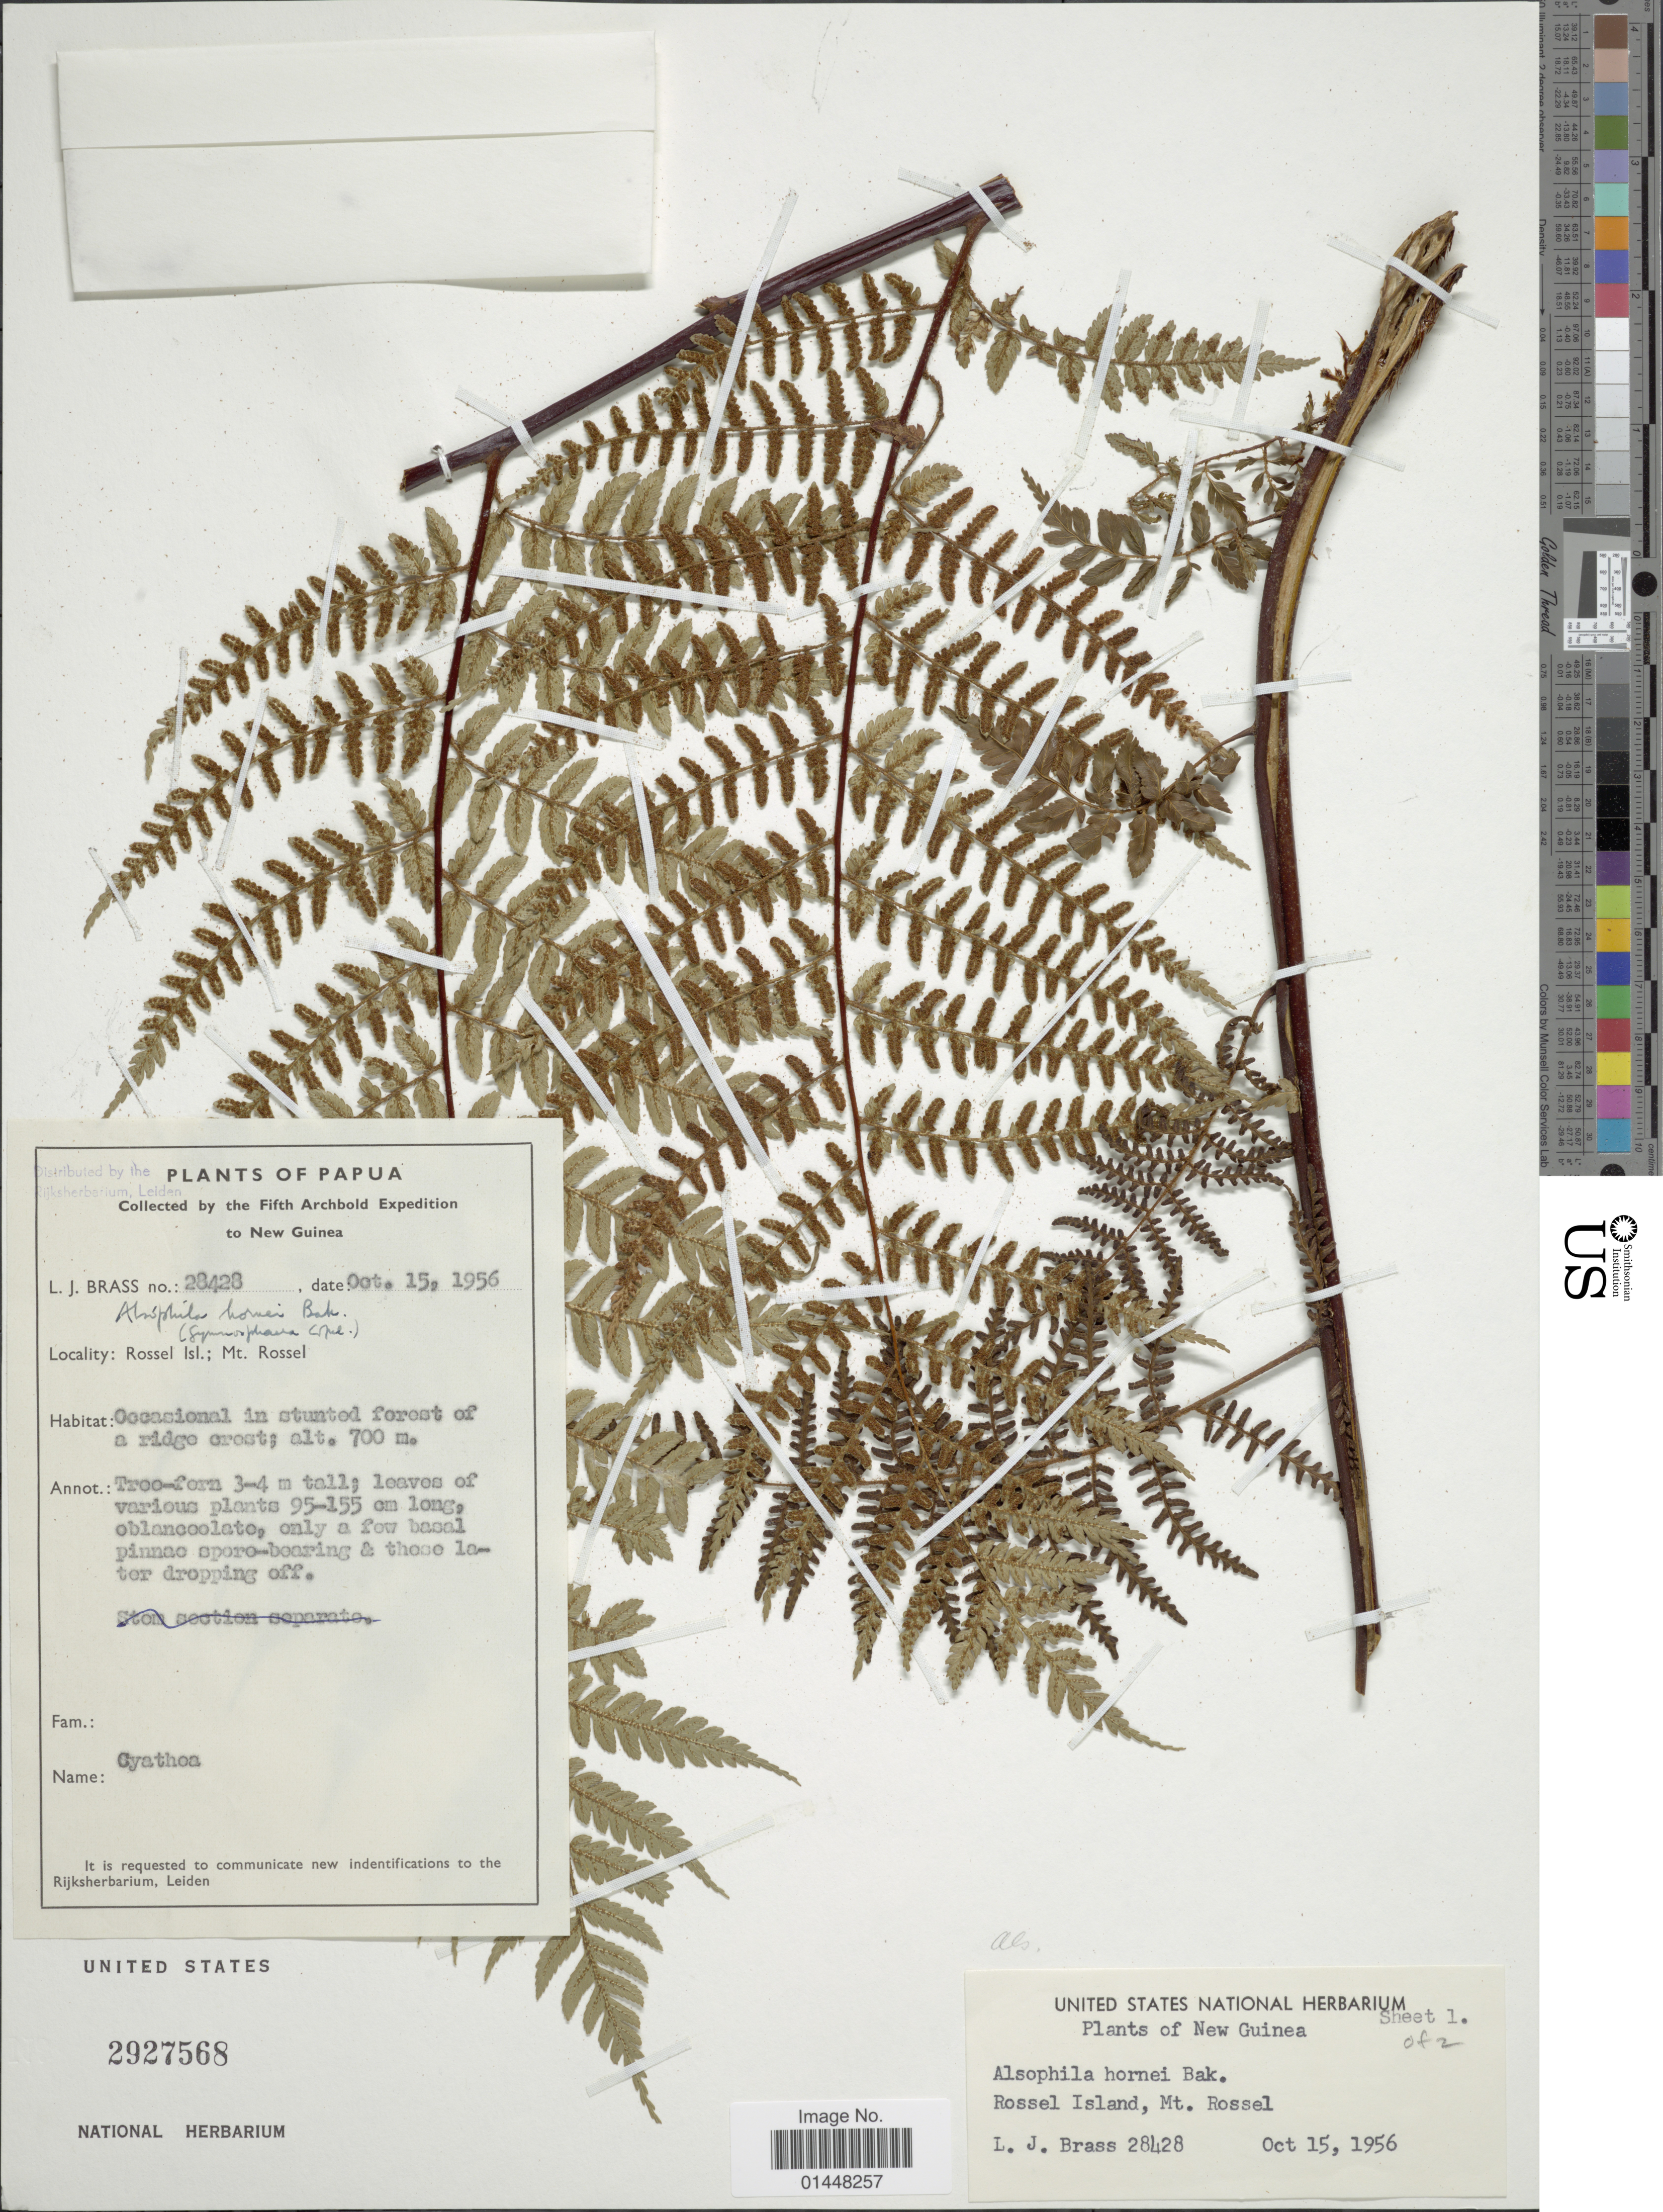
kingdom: Plantae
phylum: Tracheophyta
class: Polypodiopsida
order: Cyatheales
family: Cyatheaceae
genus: Gymnosphaera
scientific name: Gymnosphaera hornei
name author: (Baker) Copel.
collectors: L. J. Brass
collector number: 28428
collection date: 1956-10-15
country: Papua New Guinea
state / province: Milne Bay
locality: Papua. New Guinea. Rossel Isl.: Mt. Rossel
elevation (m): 700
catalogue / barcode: US 2927568